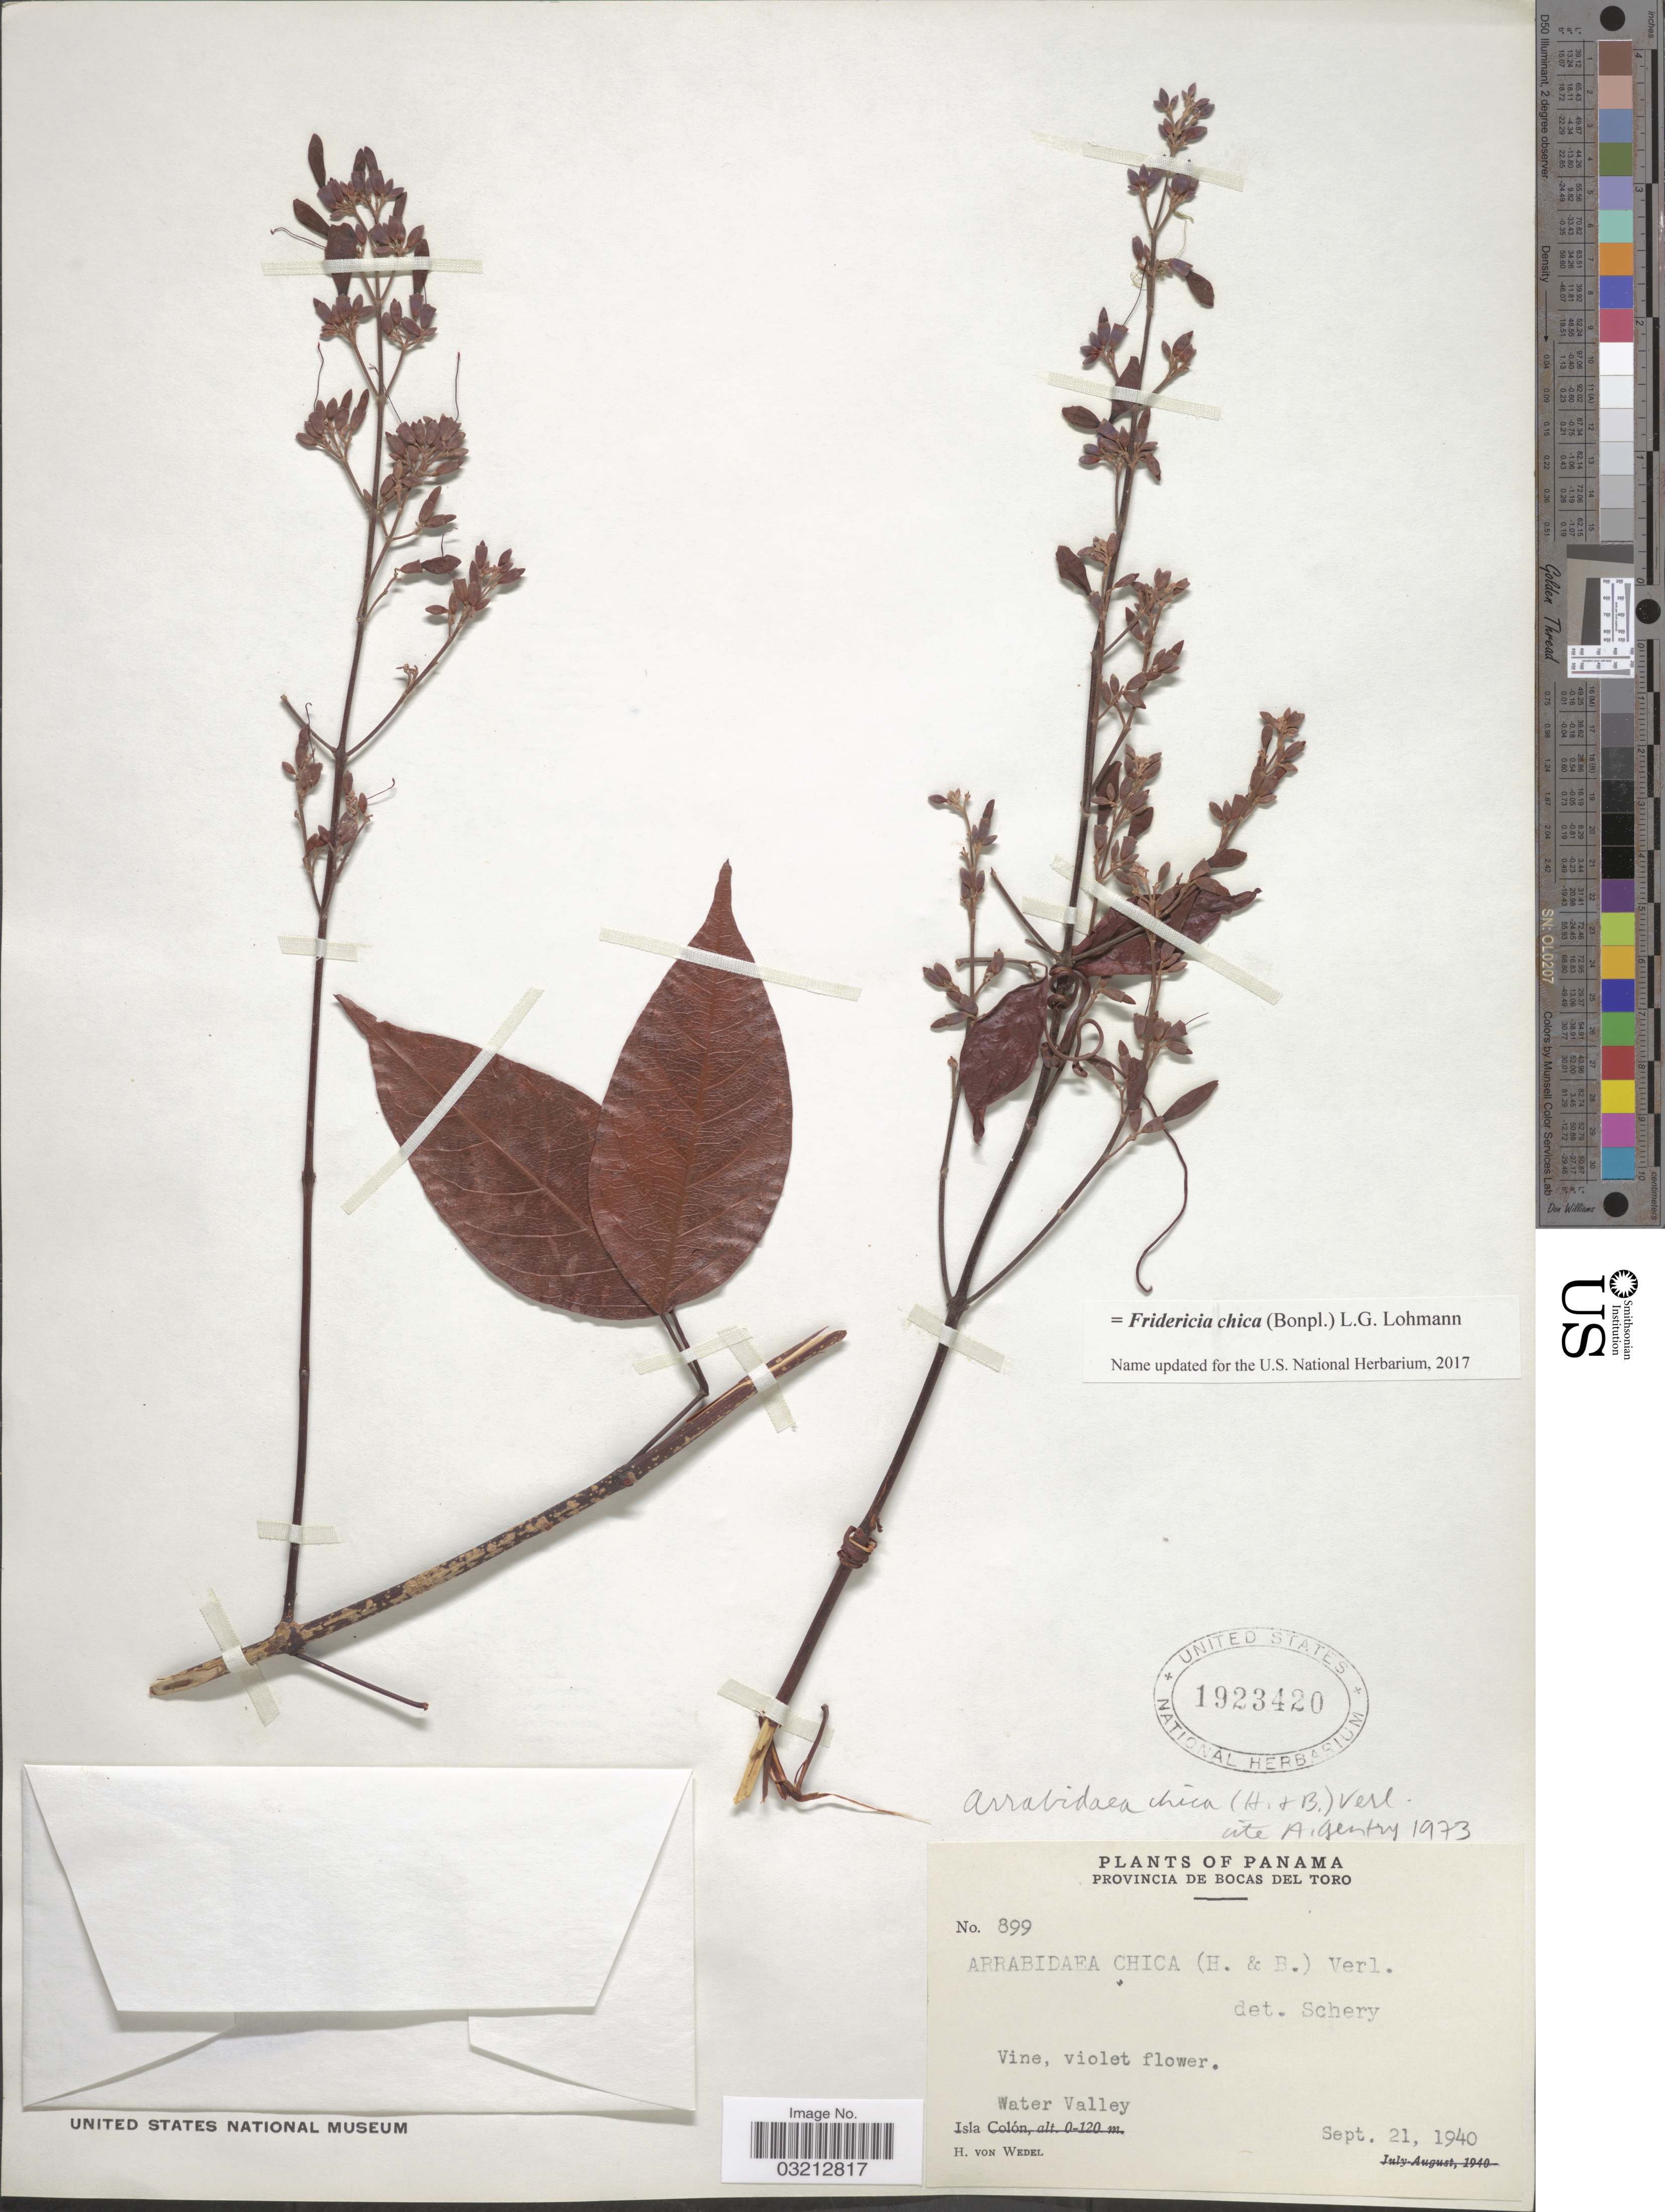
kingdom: Plantae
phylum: Tracheophyta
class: Magnoliopsida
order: Lamiales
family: Bignoniaceae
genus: Fridericia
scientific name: Fridericia chica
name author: (Bonpl.) L.G. Lohmann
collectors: H. von Wedel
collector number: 899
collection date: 1940-09-21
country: Panama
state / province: Bocas del Toro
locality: Isla Water Valley.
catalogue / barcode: US 1923420